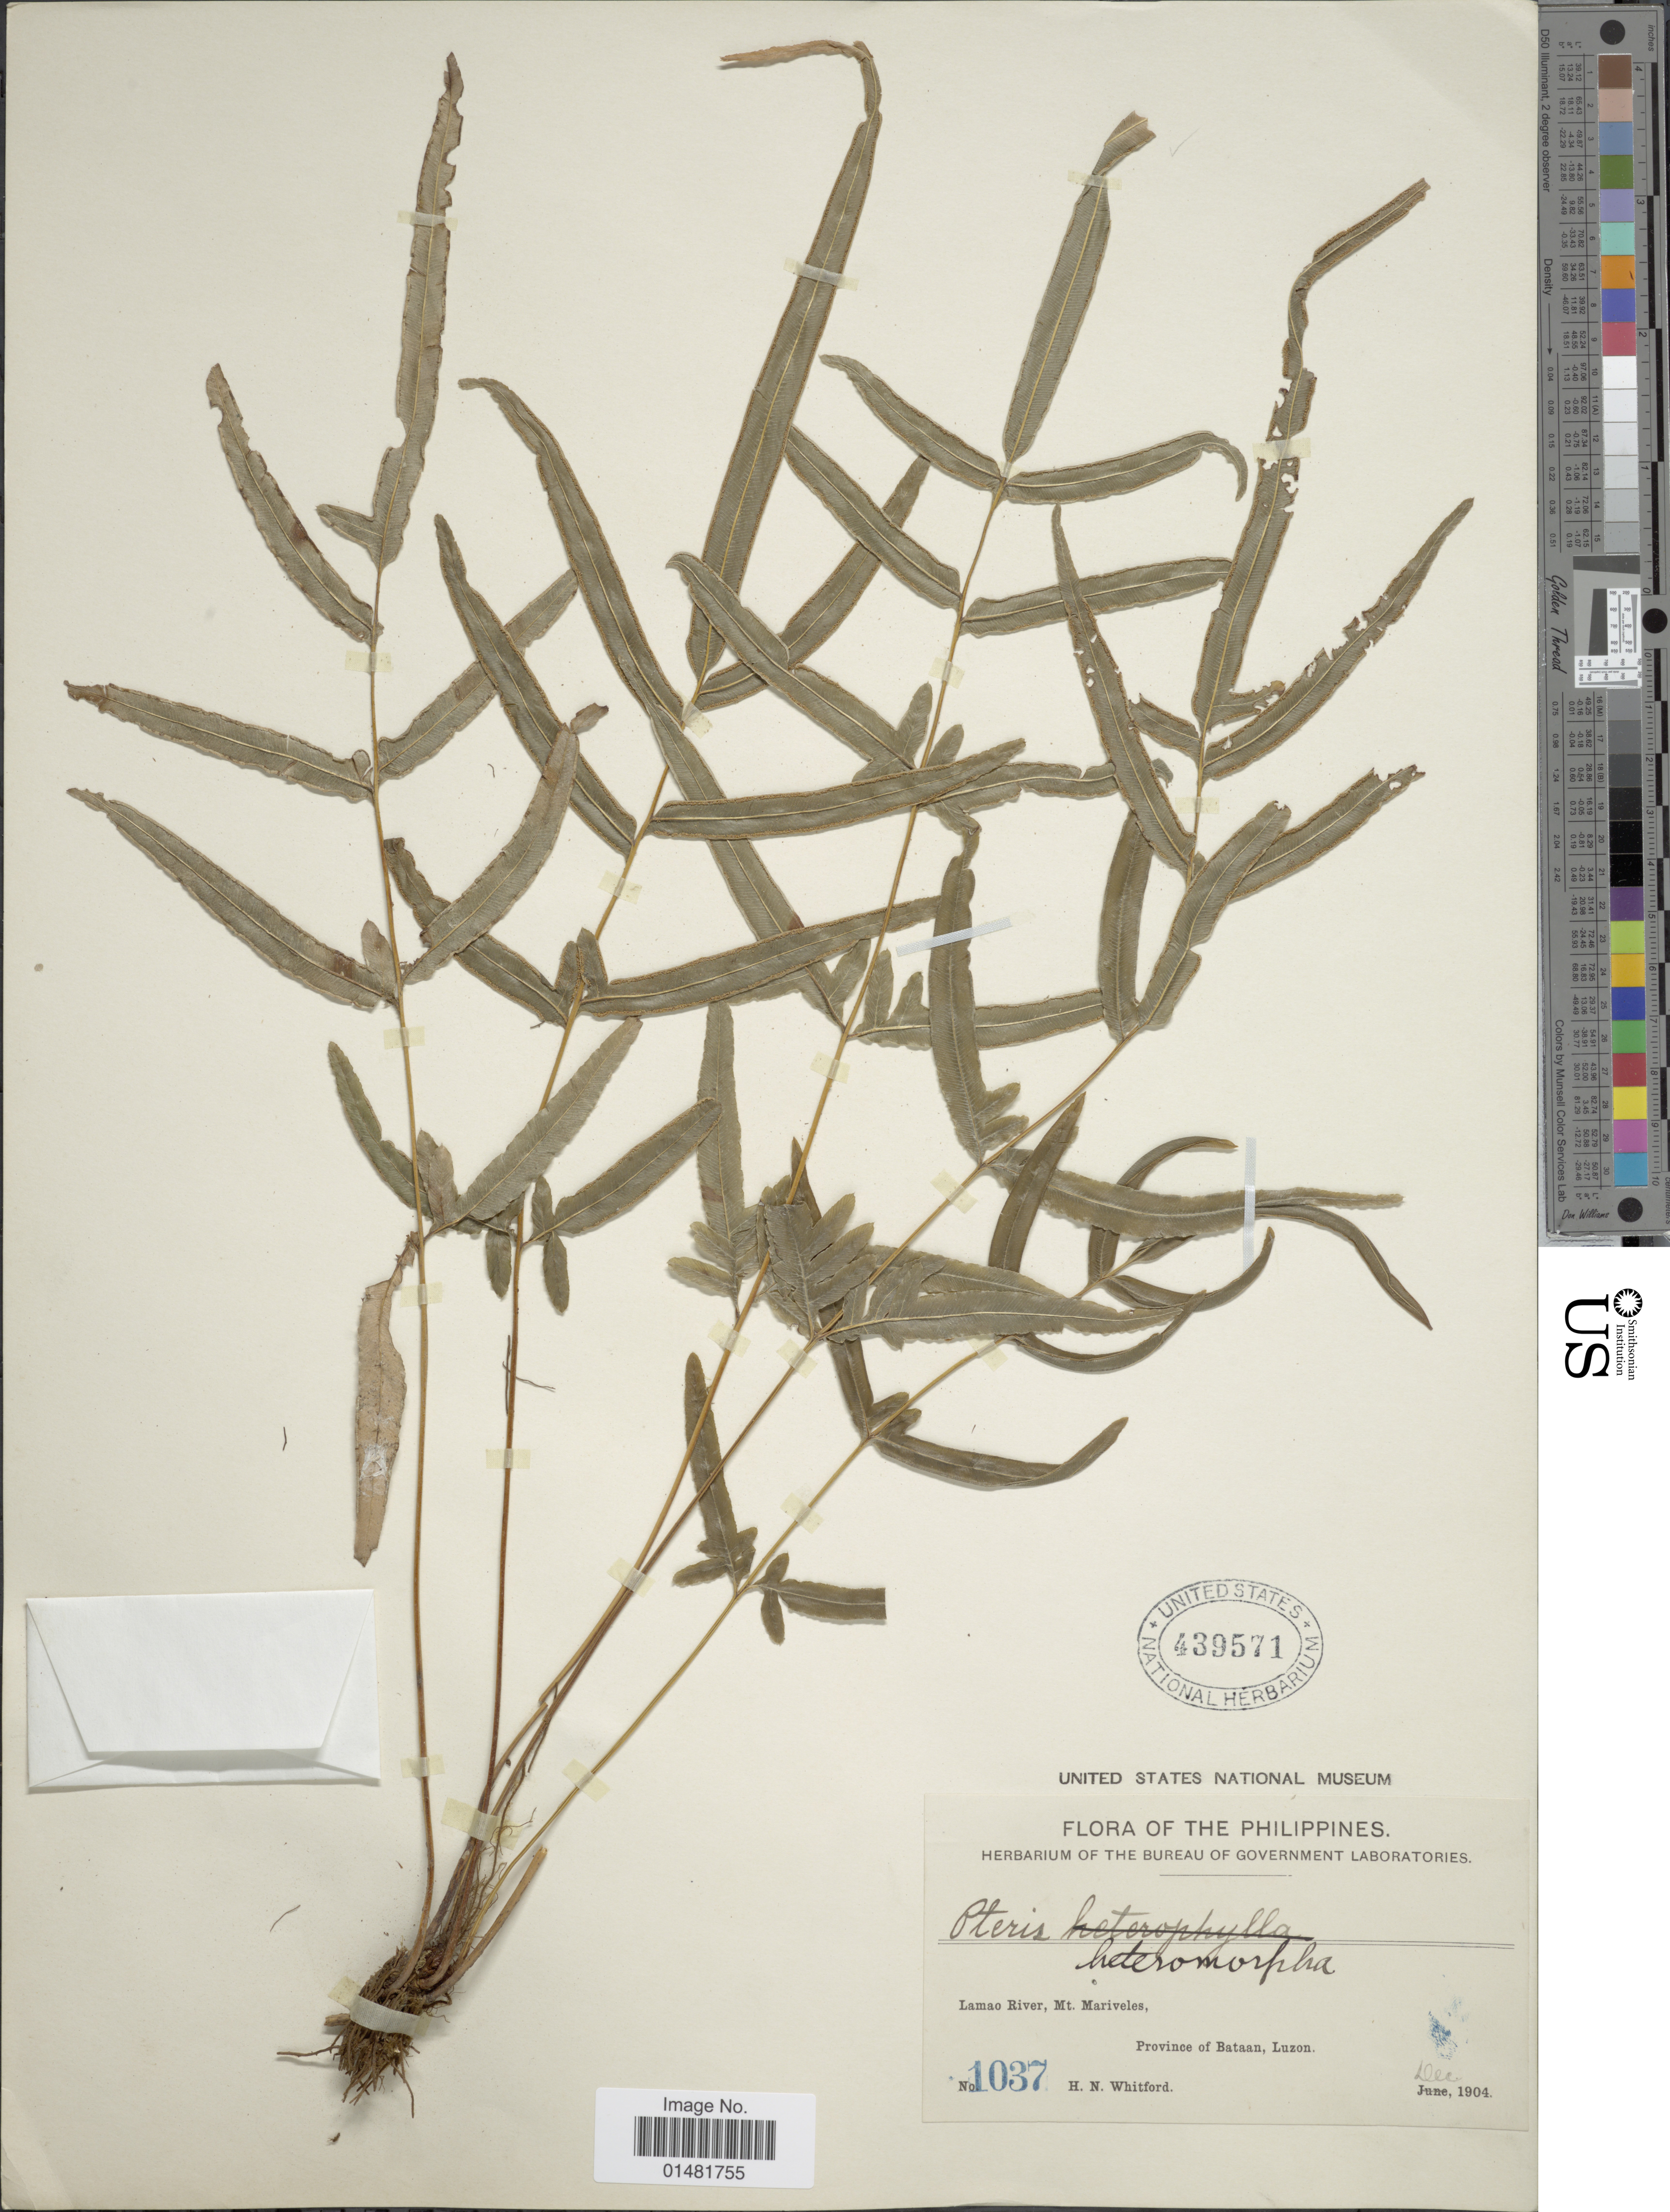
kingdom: Plantae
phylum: Tracheophyta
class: Polypodiopsida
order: Polypodiales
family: Pteridaceae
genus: Pteris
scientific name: Pteris heteromorpha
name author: Fée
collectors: H. N. Whitford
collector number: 1037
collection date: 1904-12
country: Philippines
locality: Lamao River, Mt. Mariveles, Province of Bataan, Luzon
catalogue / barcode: US 439571